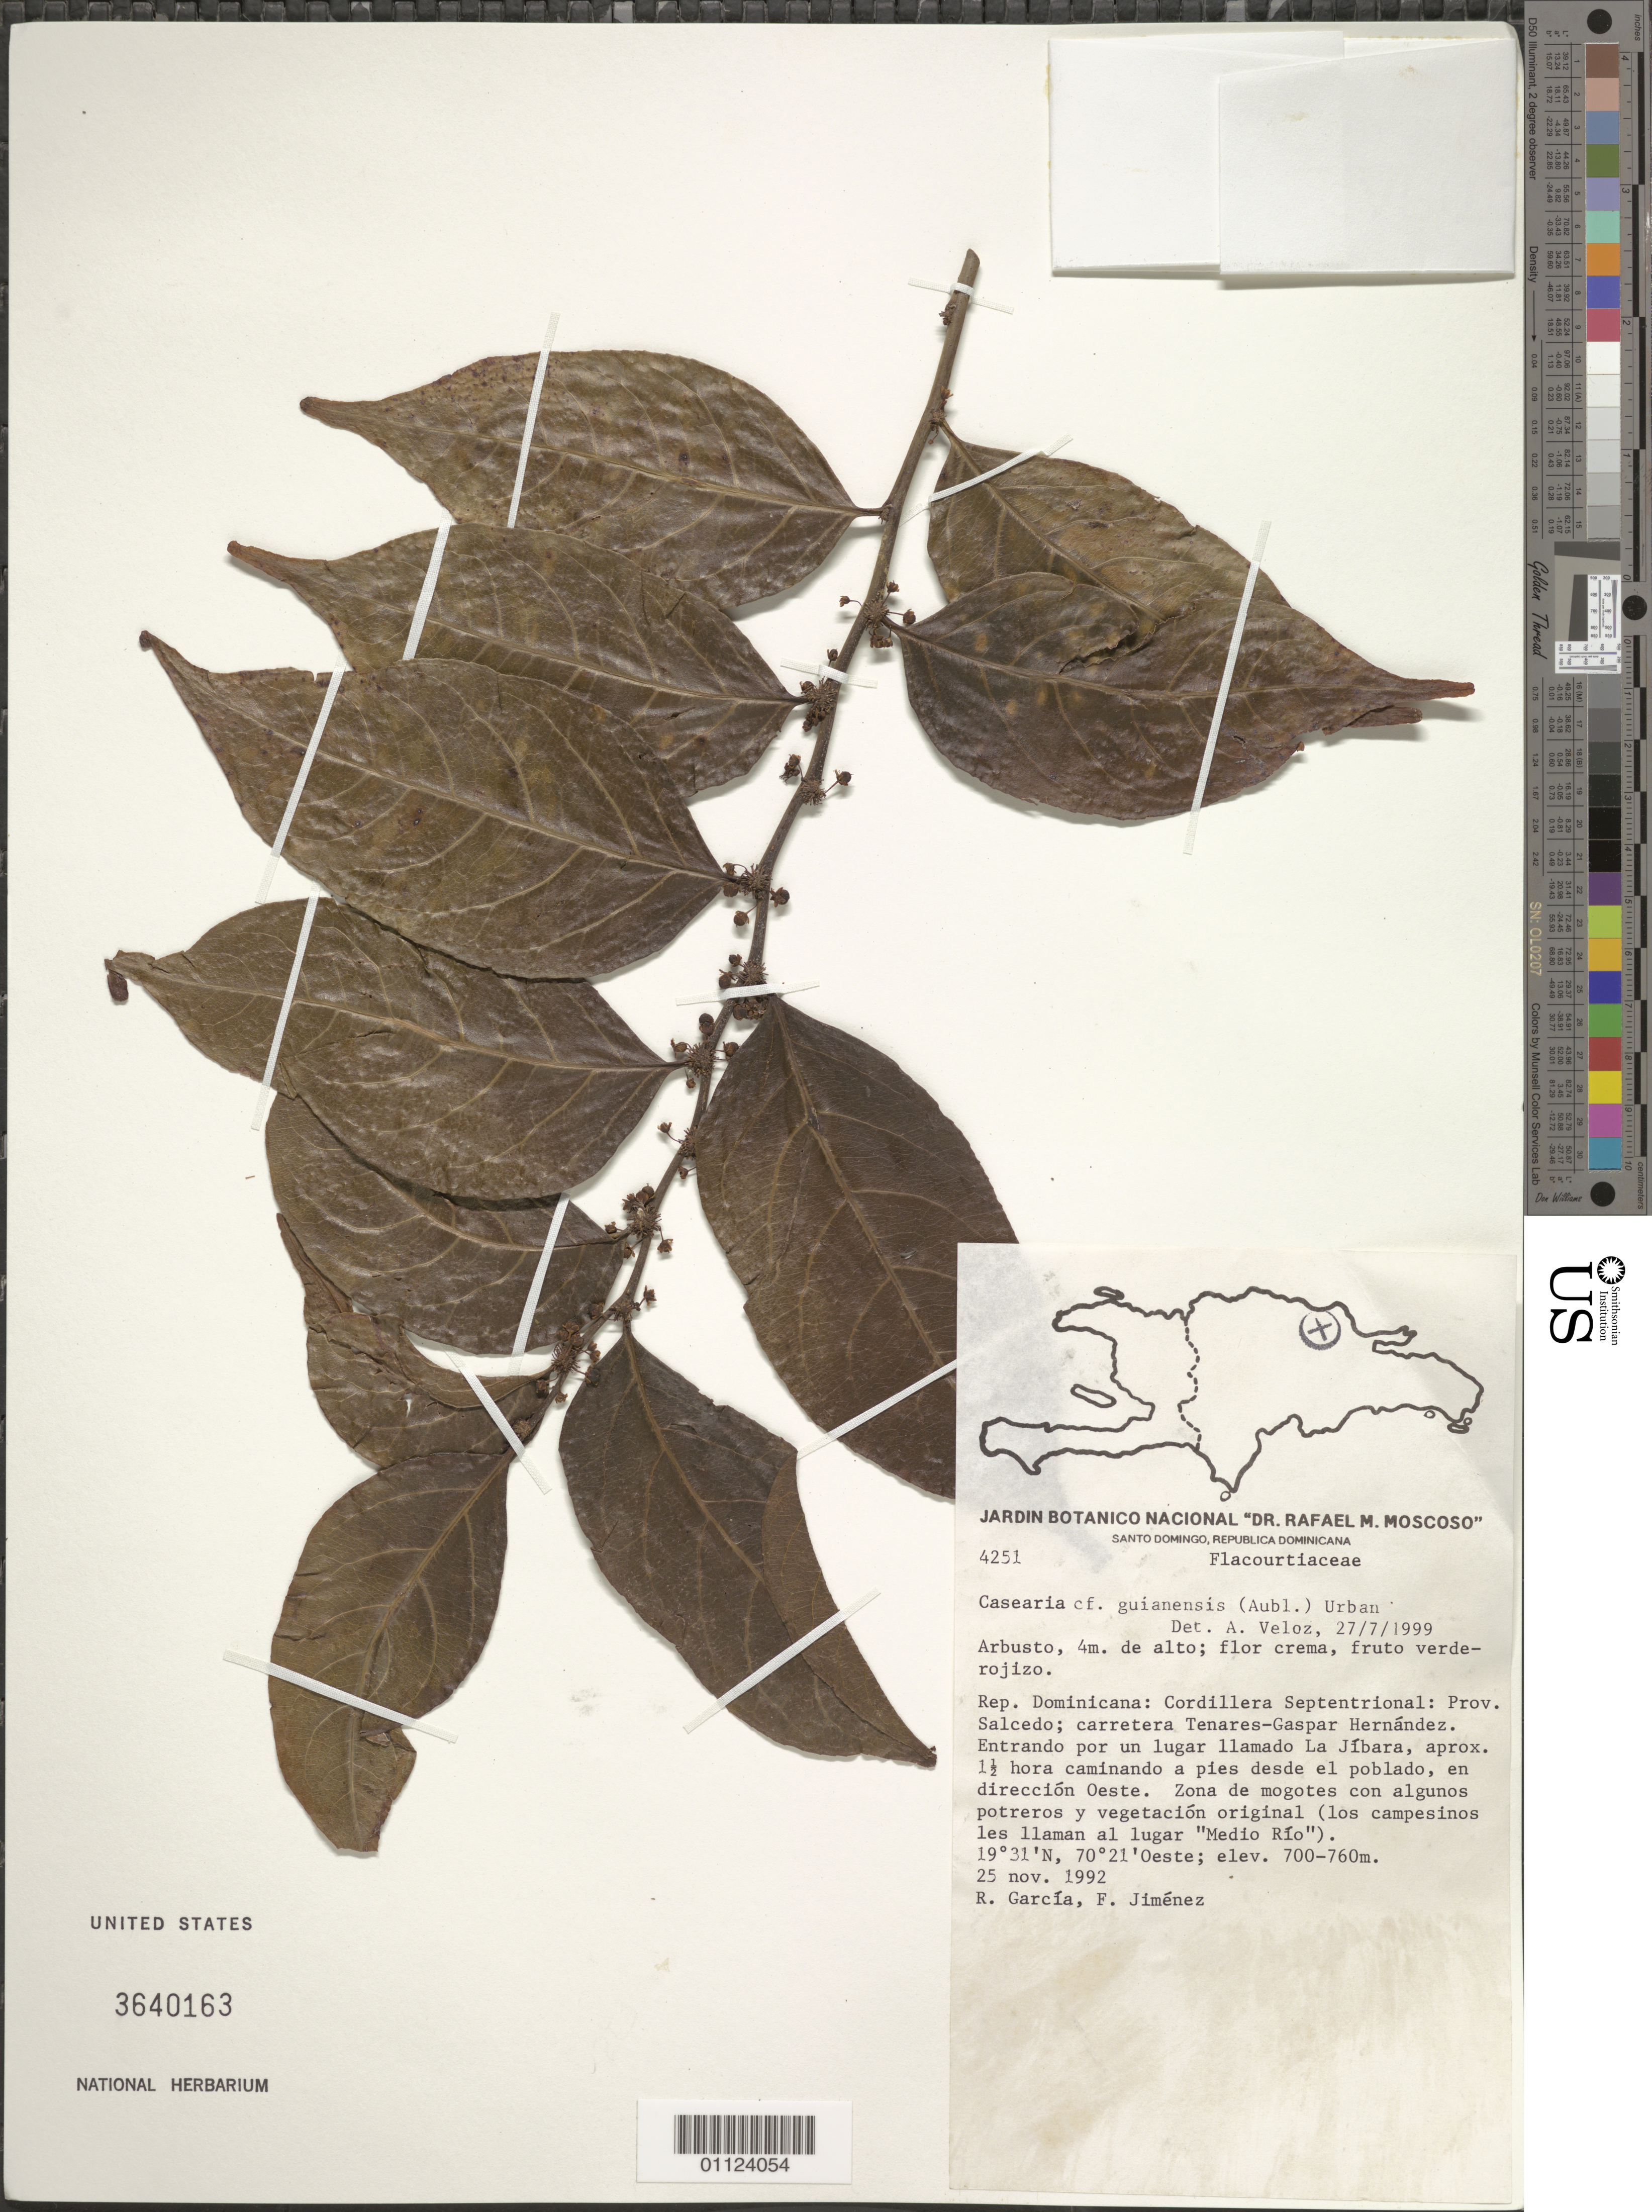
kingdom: Plantae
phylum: Tracheophyta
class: Magnoliopsida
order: Malpighiales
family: Salicaceae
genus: Casearia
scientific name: Casearia guianensis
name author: (Aubl.) Urb.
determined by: Veloz, A.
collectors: R. G. García & F. Jiménez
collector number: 4251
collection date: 1992-11-25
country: Dominican Republic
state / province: Hermanas Mirabal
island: Hispaniola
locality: Cordillera Septentrional, carretera Tenares-Gaspar Hernández; entrando por unlugar llamado La Jíbara, aprox. 1.5 hora caminando a pies desde el poblado, en dirección Oeste.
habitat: Zona de mogotes con algunos potreros y vegetación original (los campesinos les llaman al lugar "Medio Río".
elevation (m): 700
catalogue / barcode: US 3640163